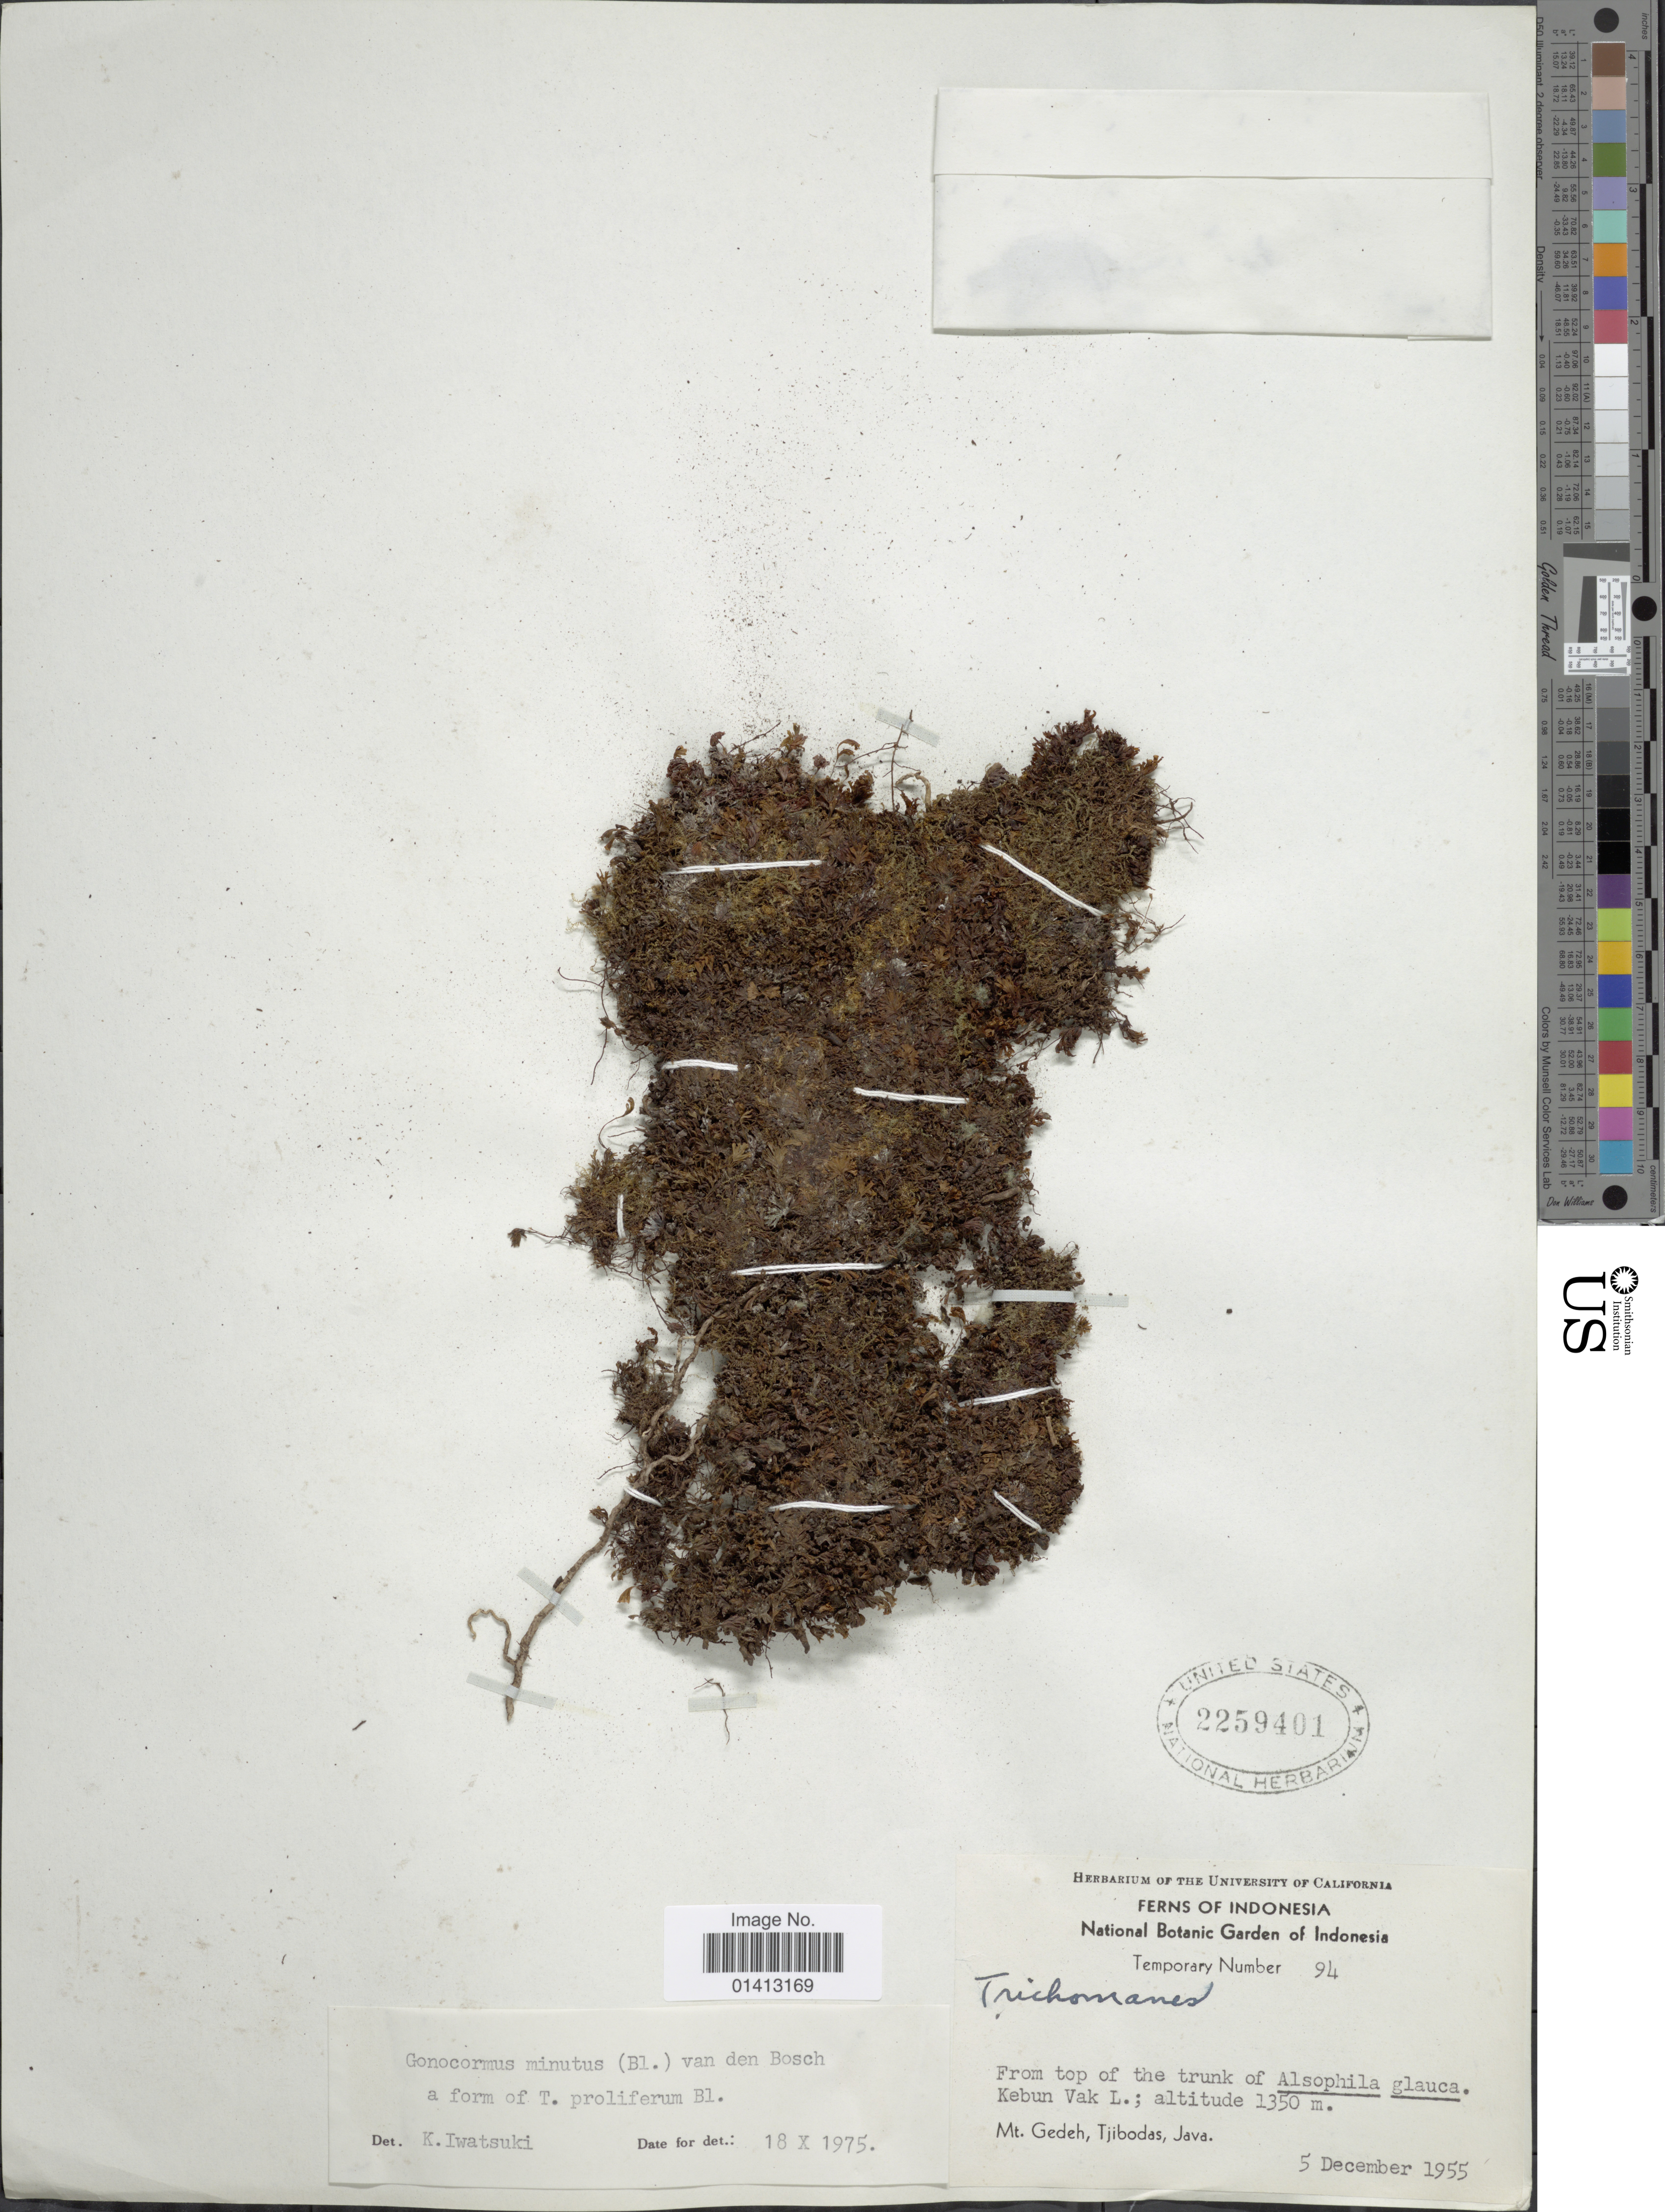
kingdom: Plantae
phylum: Tracheophyta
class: Polypodiopsida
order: Hymenophyllales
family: Hymenophyllaceae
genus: Crepidomanes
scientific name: Crepidomanes minutum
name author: (Blume) K. Iwats.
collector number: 94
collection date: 1955-12-05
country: Indonesia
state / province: Java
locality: Kebun Vak L, Mt Gedeh, Tjibodas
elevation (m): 1350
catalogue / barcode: US 2259401